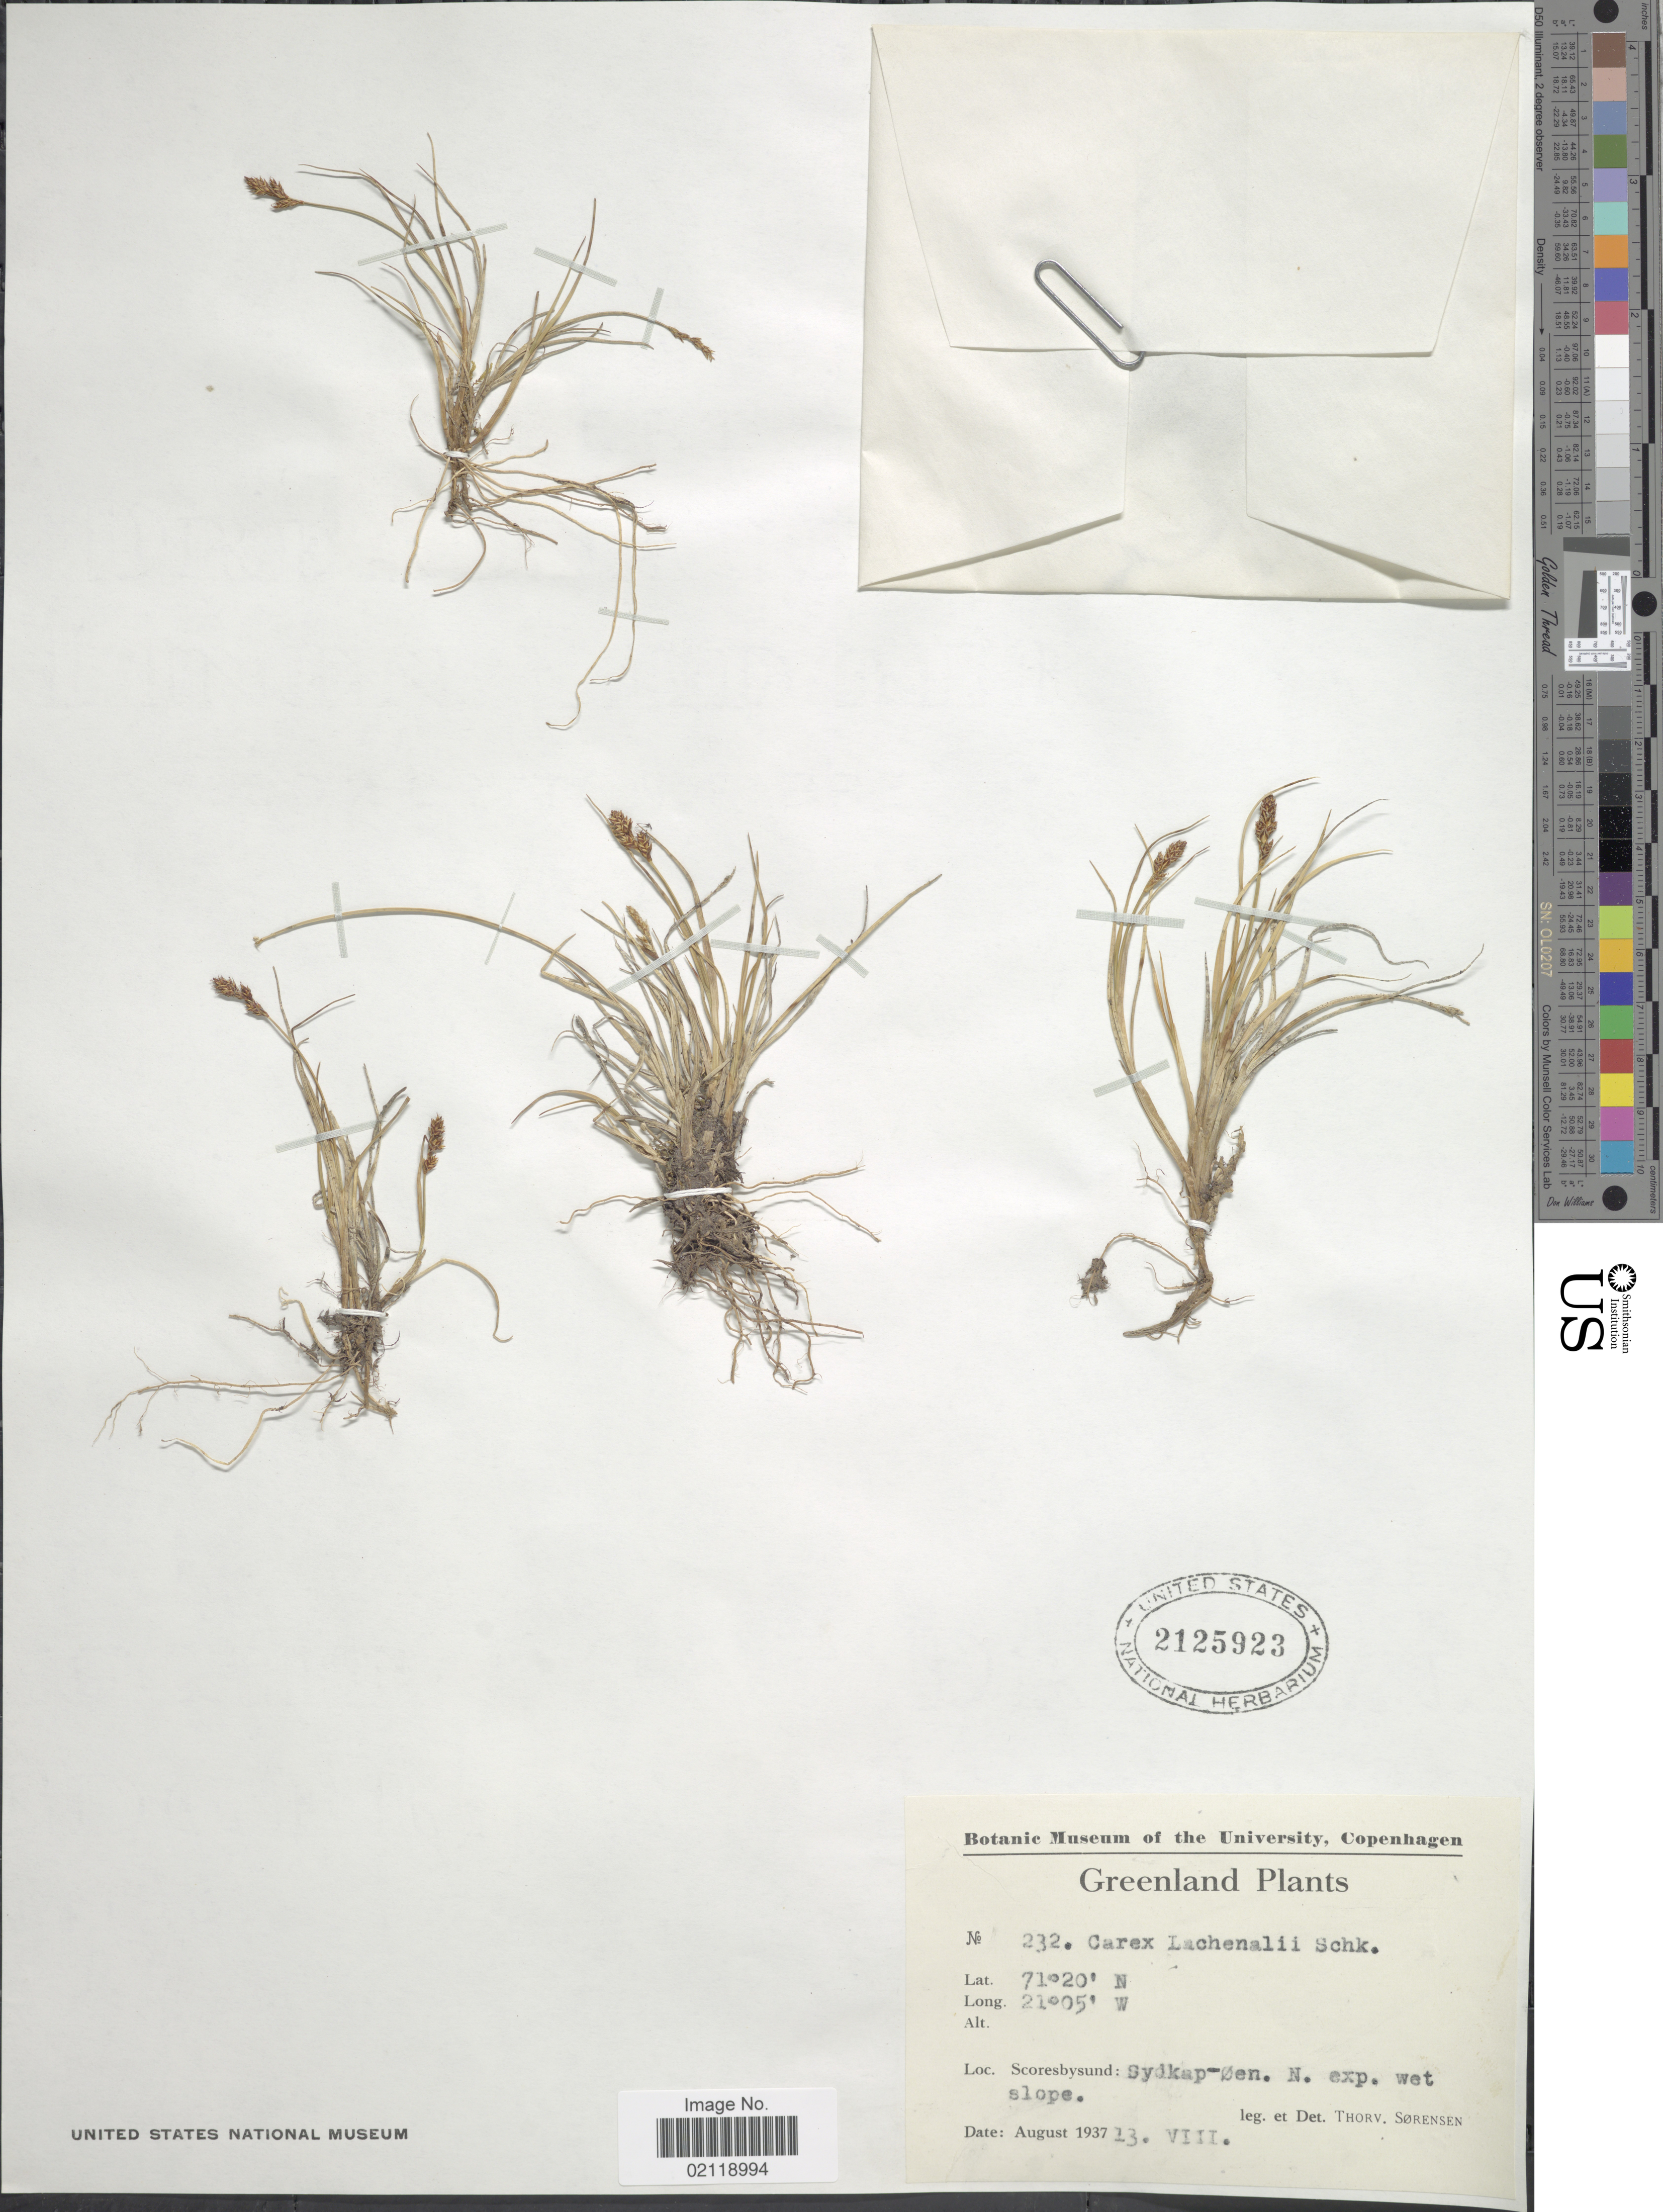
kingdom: Plantae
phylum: Tracheophyta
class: Liliopsida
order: Poales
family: Cyperaceae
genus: Carex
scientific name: Carex lachenalii subsp. lachenalii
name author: Schkuhr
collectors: T. Sorensen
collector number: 232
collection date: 1937-08-13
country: Greenland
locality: Scoresbysund. Sydkap-Oen. N. exp. wet slope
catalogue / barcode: US 2125923